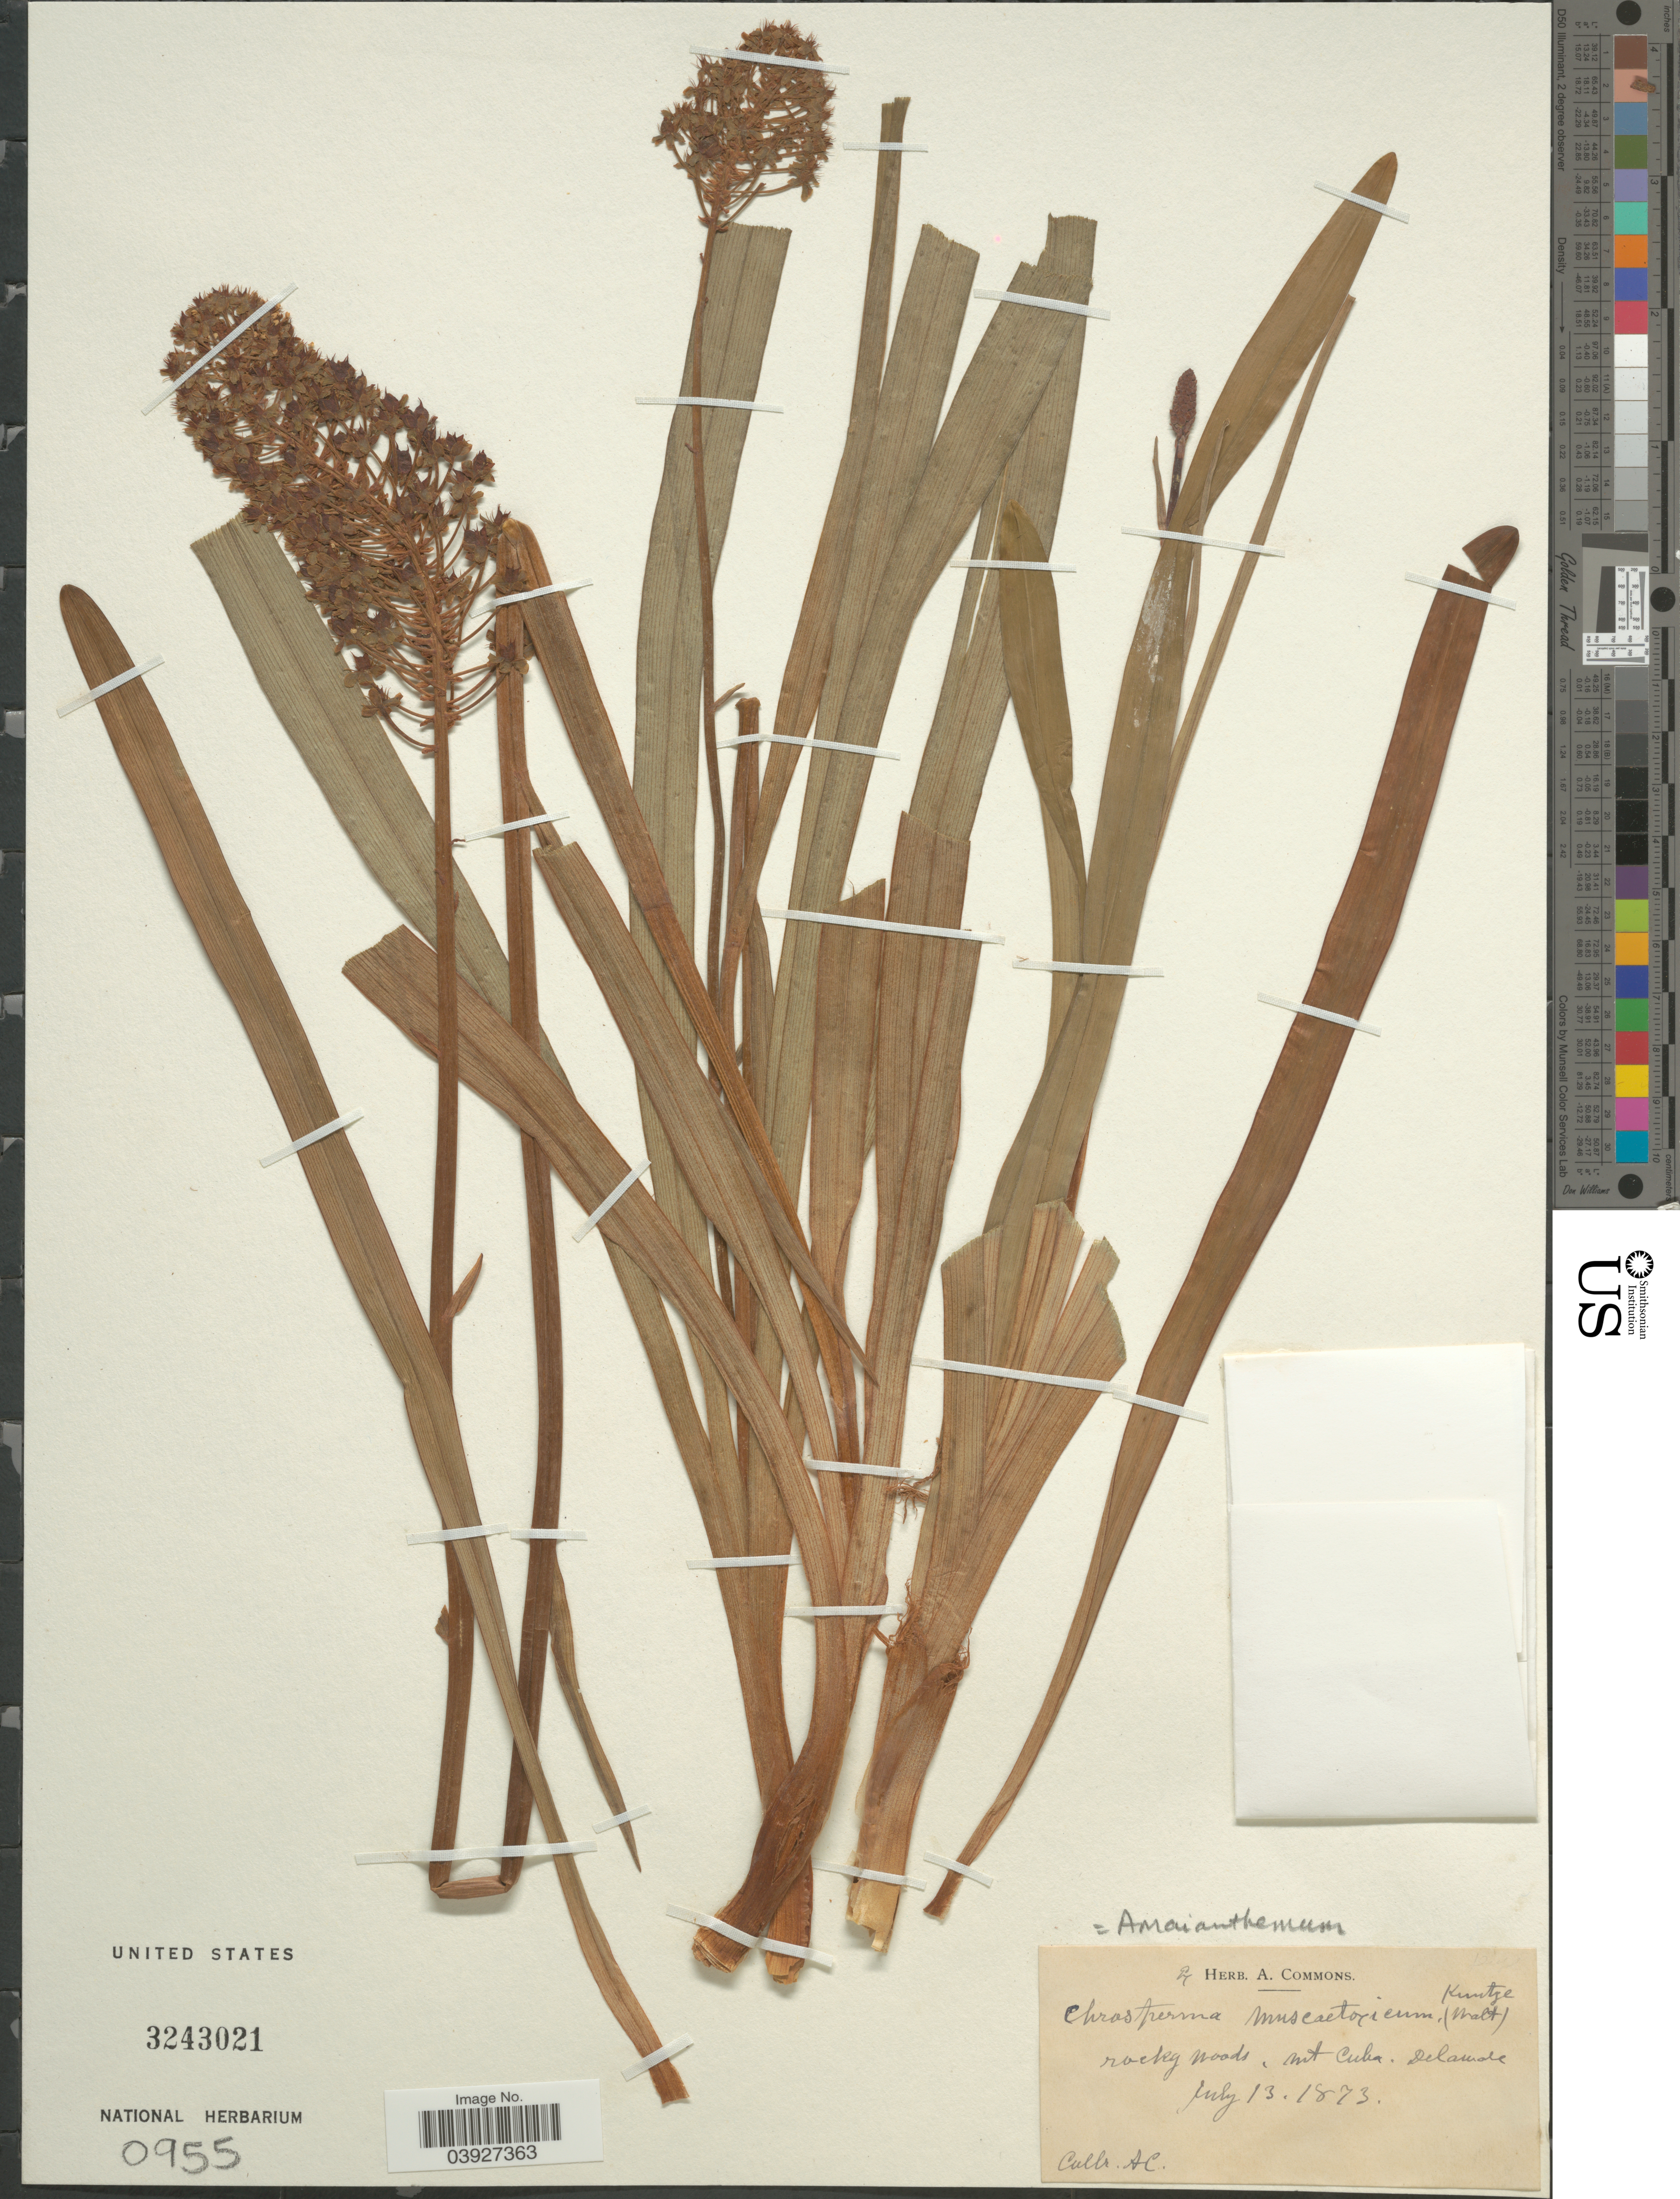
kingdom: Plantae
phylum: Tracheophyta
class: Liliopsida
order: Liliales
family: Melanthiaceae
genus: Amianthium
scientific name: Amianthium muscitoxicum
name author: (Walter) A. Gray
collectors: A. Commons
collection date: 1873-07-13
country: United States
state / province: Delaware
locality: Mt Cuba.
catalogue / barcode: US 3243021